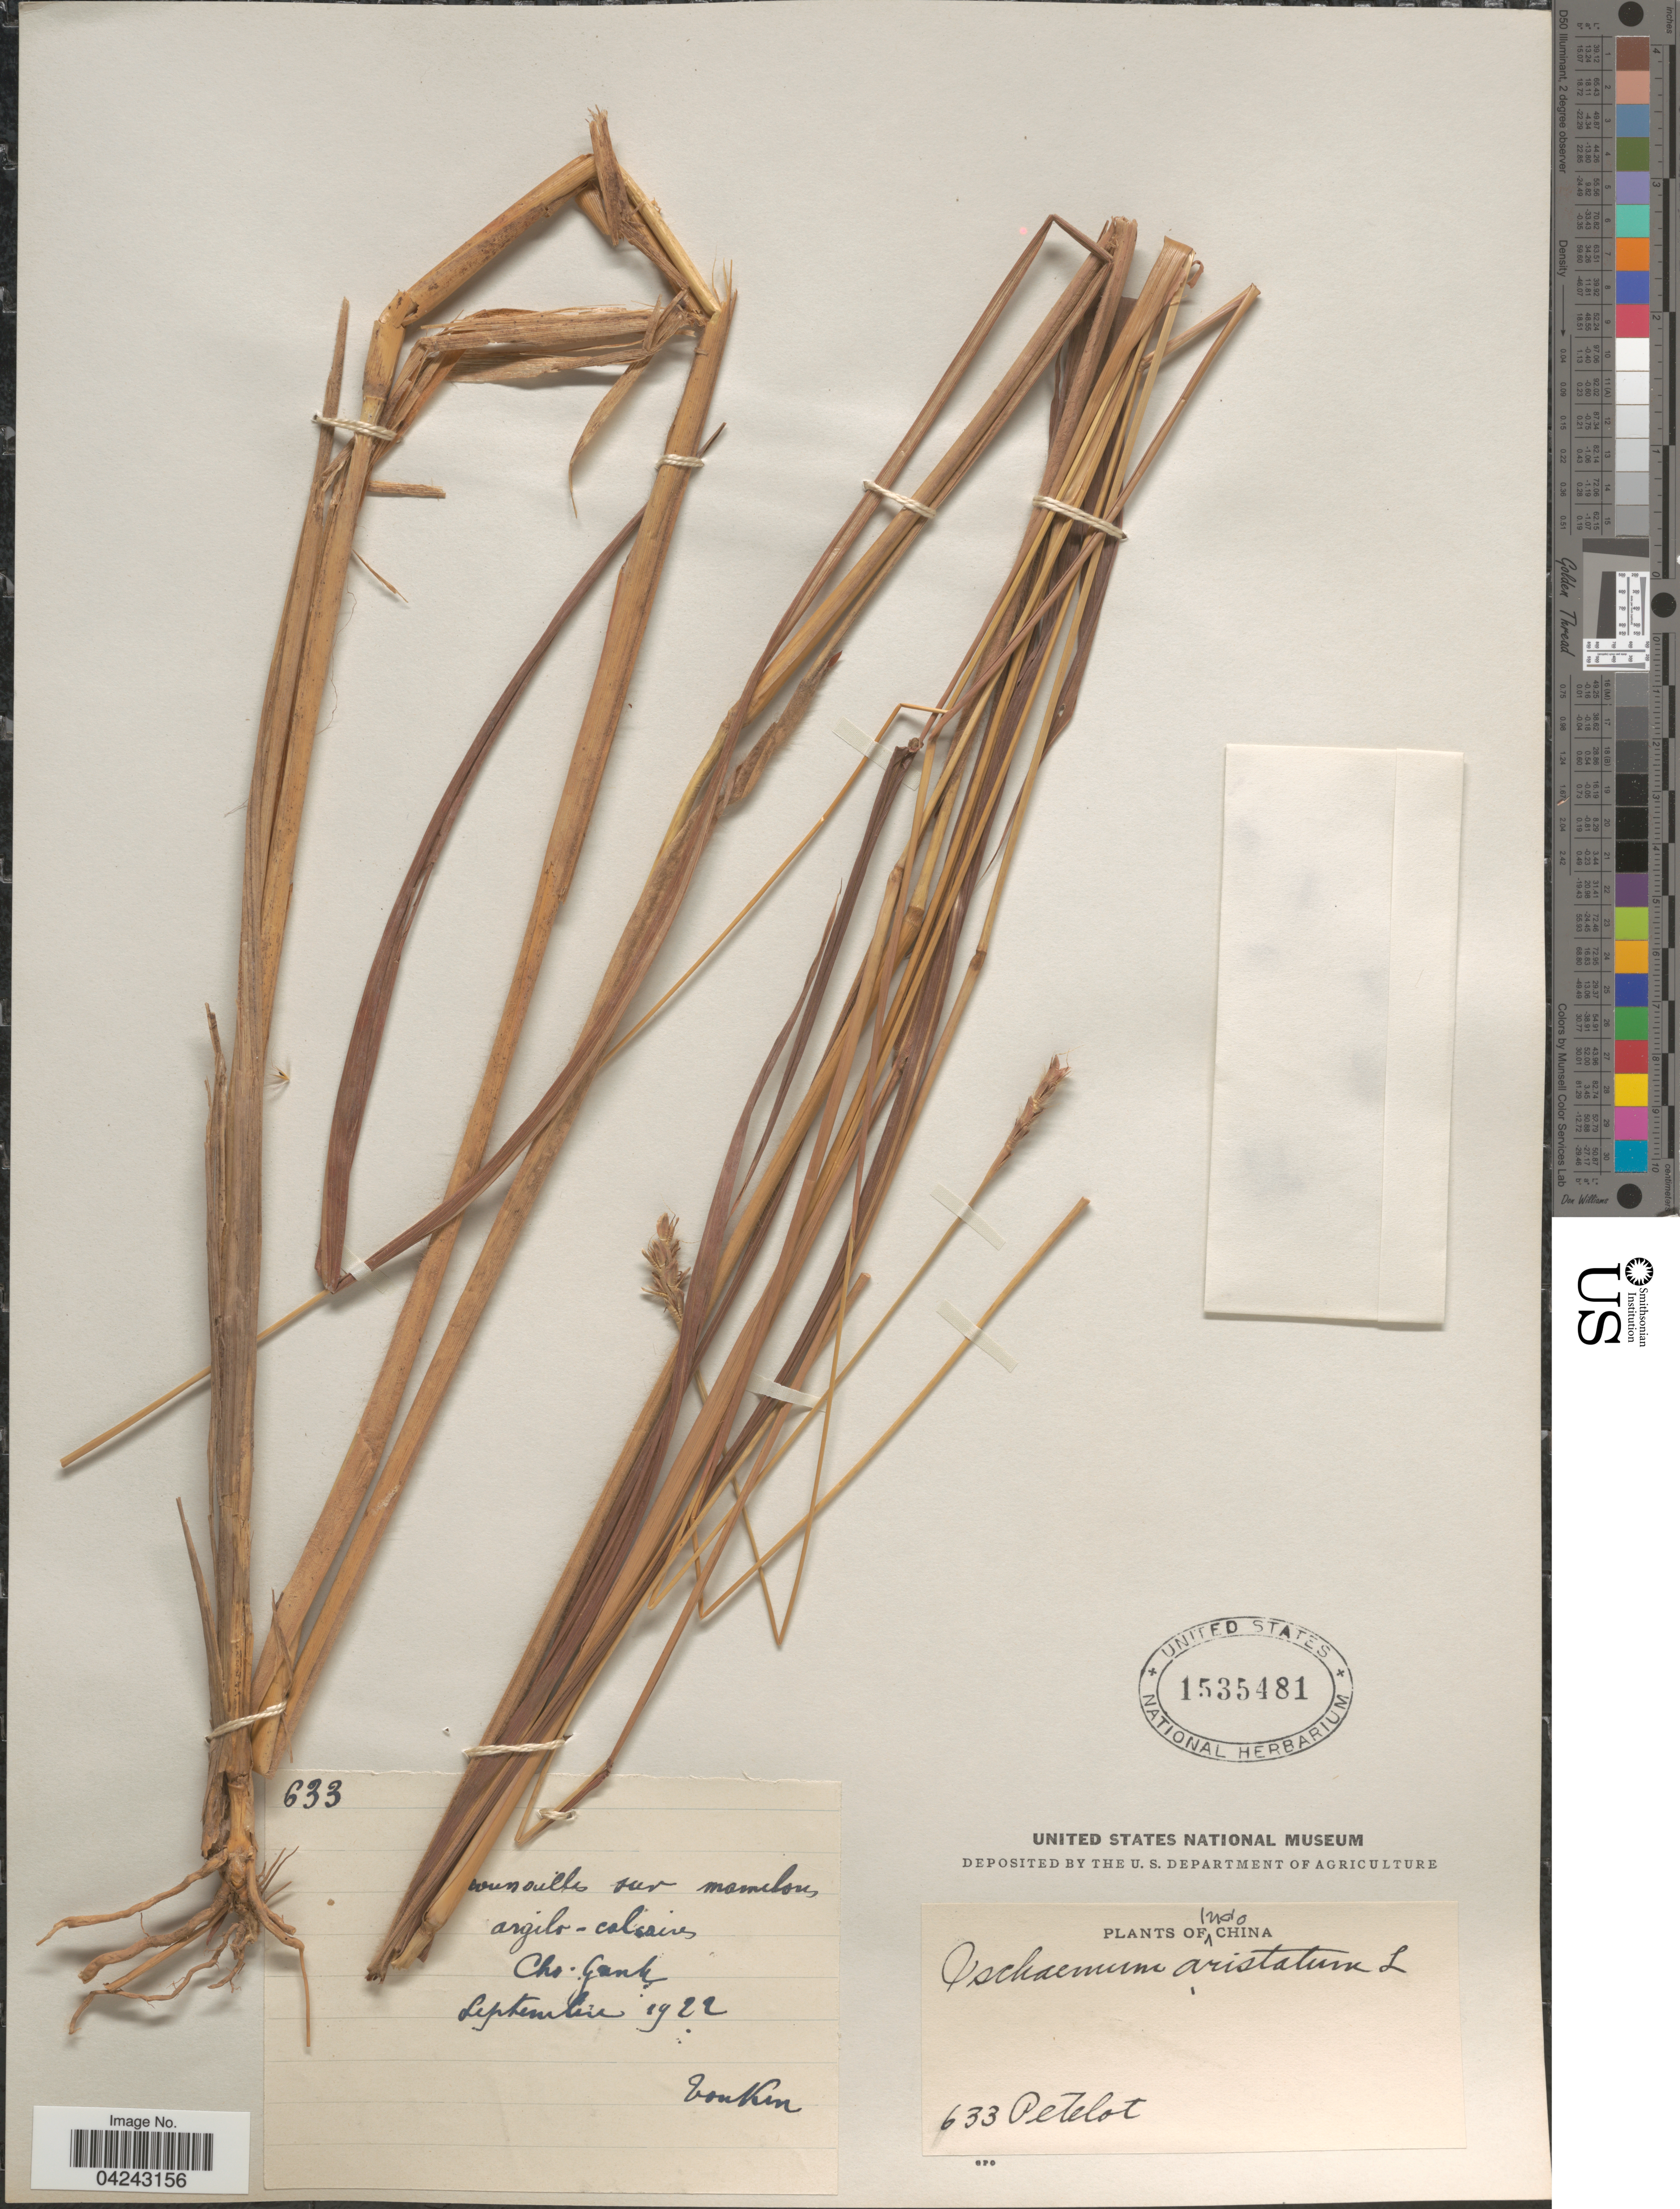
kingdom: Plantae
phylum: Tracheophyta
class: Liliopsida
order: Poales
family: Poaceae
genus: Ischaemum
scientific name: Ischaemum aristatum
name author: L.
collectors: Pételot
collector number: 633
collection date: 1922-09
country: Vietnam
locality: Argilo-calcaires. Cho-Ganh. Tonkin.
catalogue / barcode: US 1535481